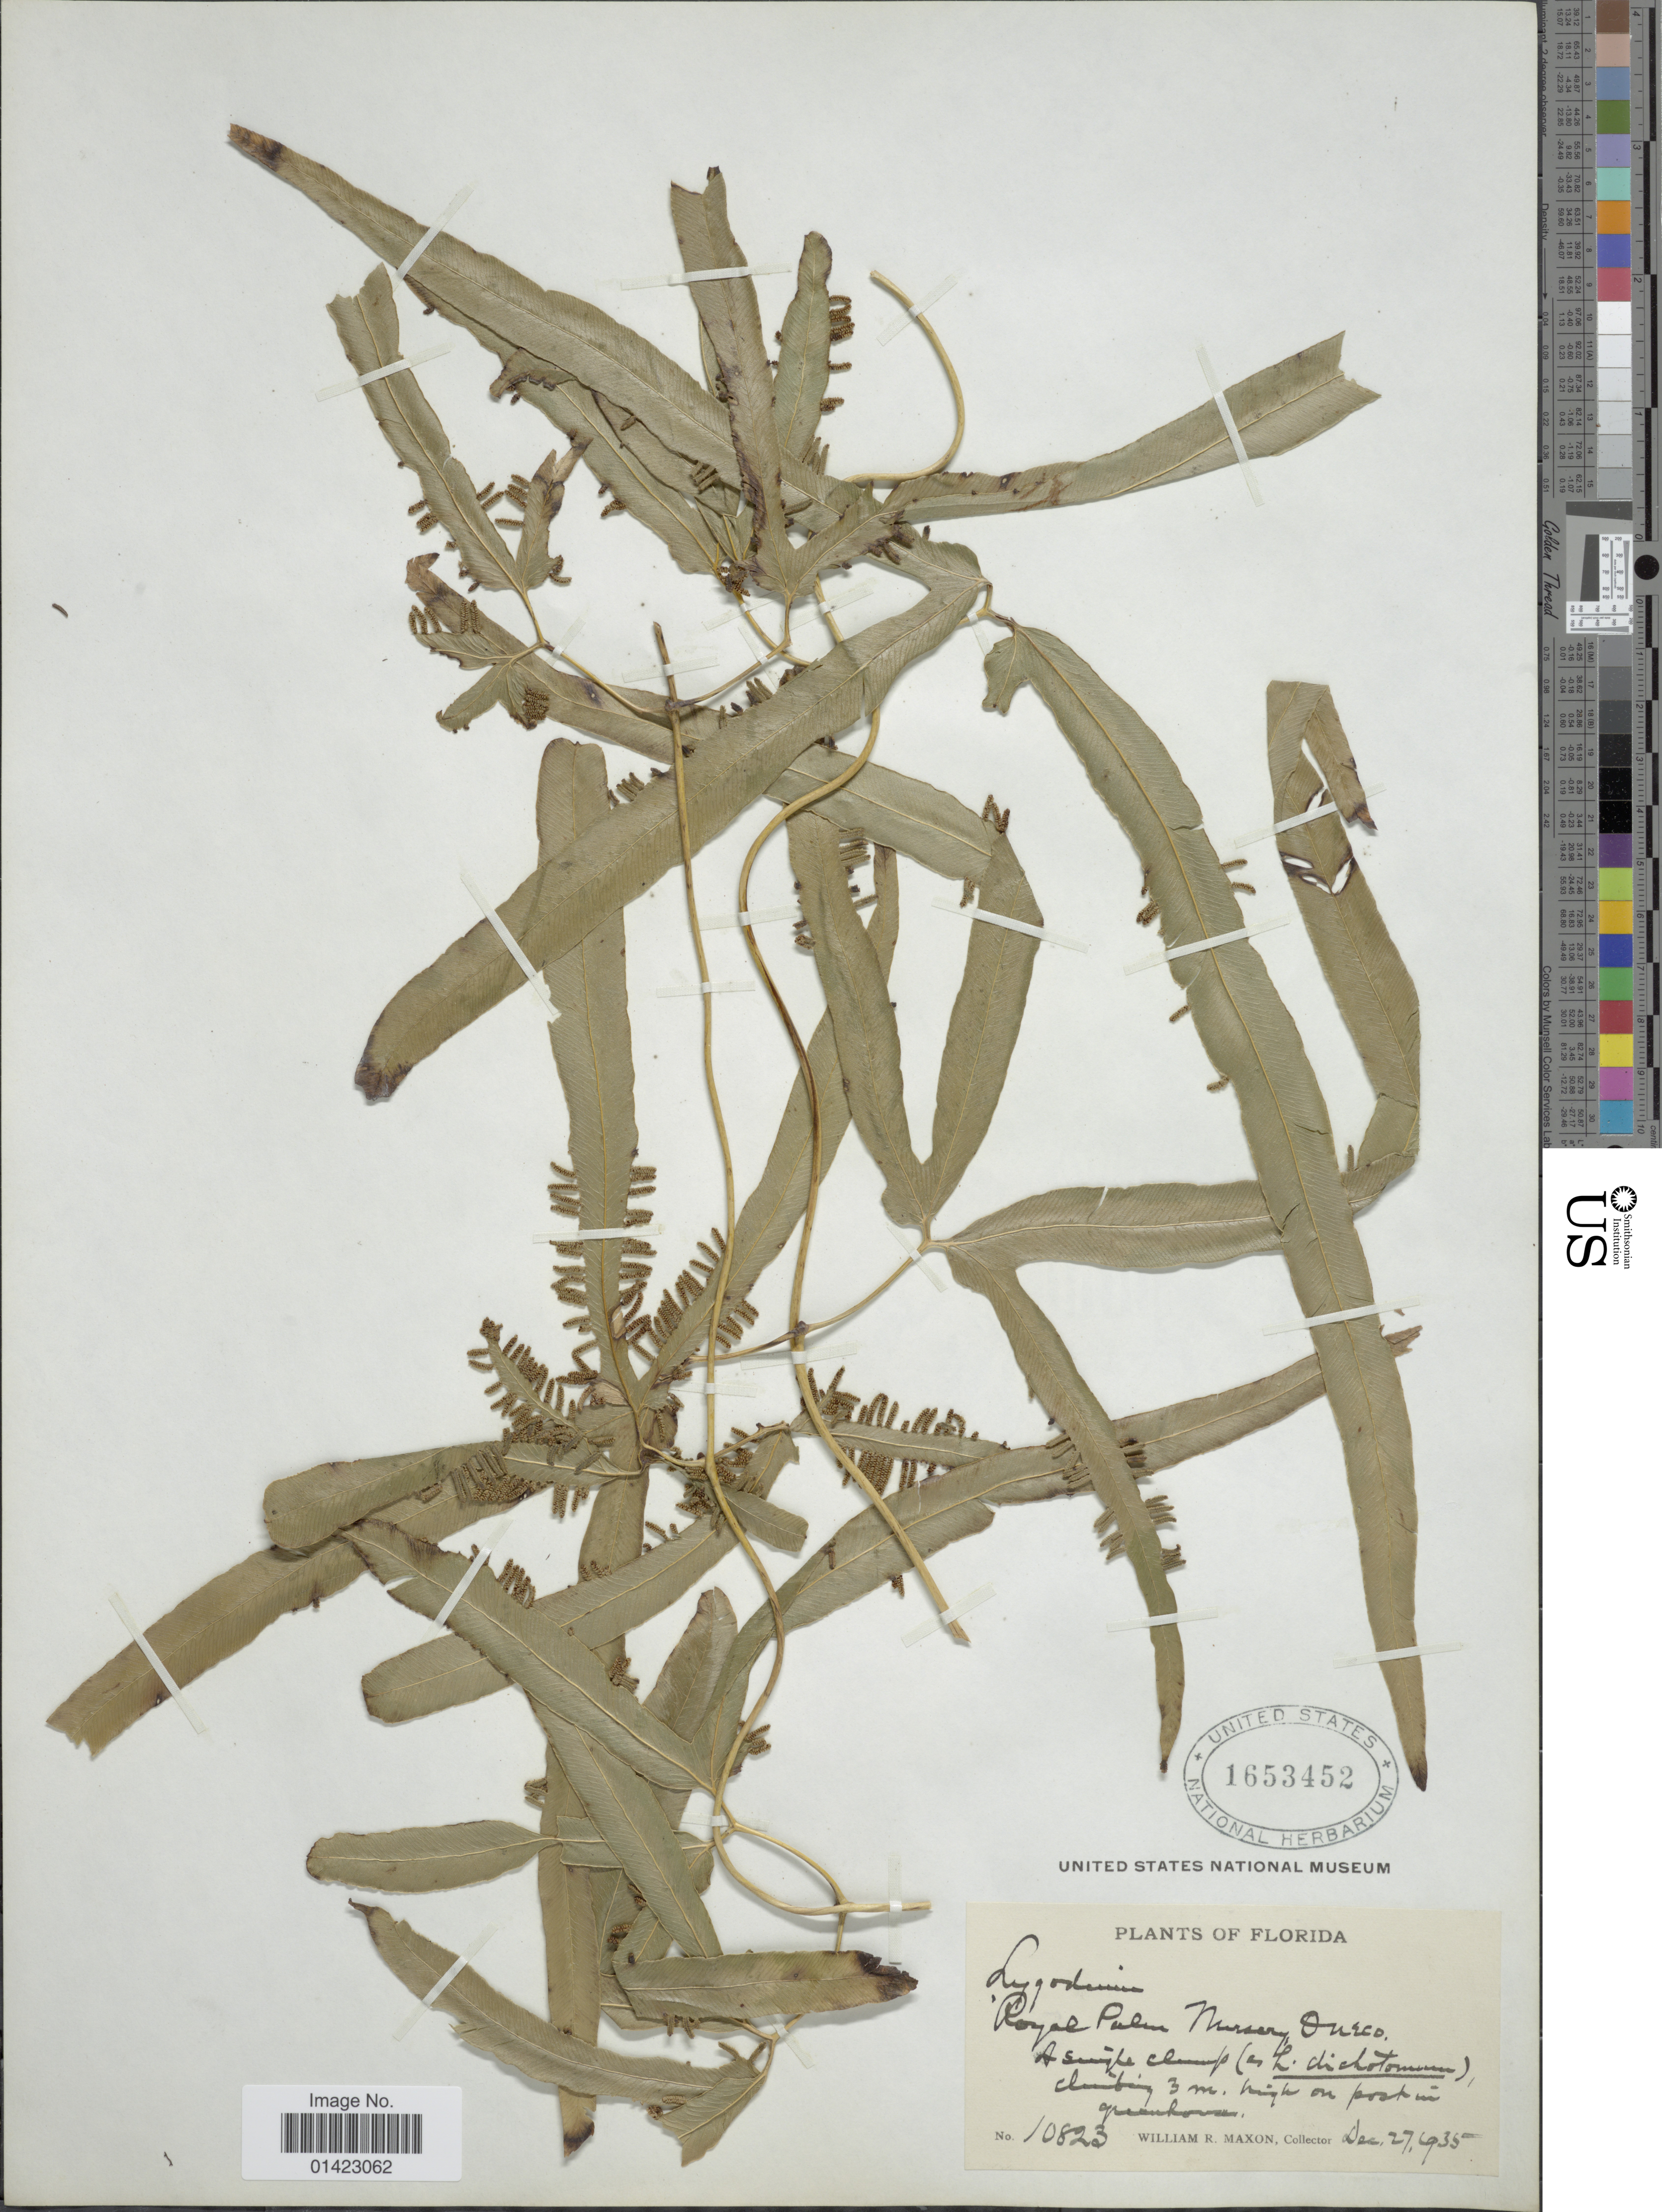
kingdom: Plantae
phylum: Tracheophyta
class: Polypodiopsida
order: Schizaeales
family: Lygodiaceae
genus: Lygodium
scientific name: Lygodium circinnatum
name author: (Burm. f.) Sw.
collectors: W. R. Maxon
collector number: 10823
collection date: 1935-12-27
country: United States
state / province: Florida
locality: Royal Palm nursery Oneco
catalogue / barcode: US 1653452